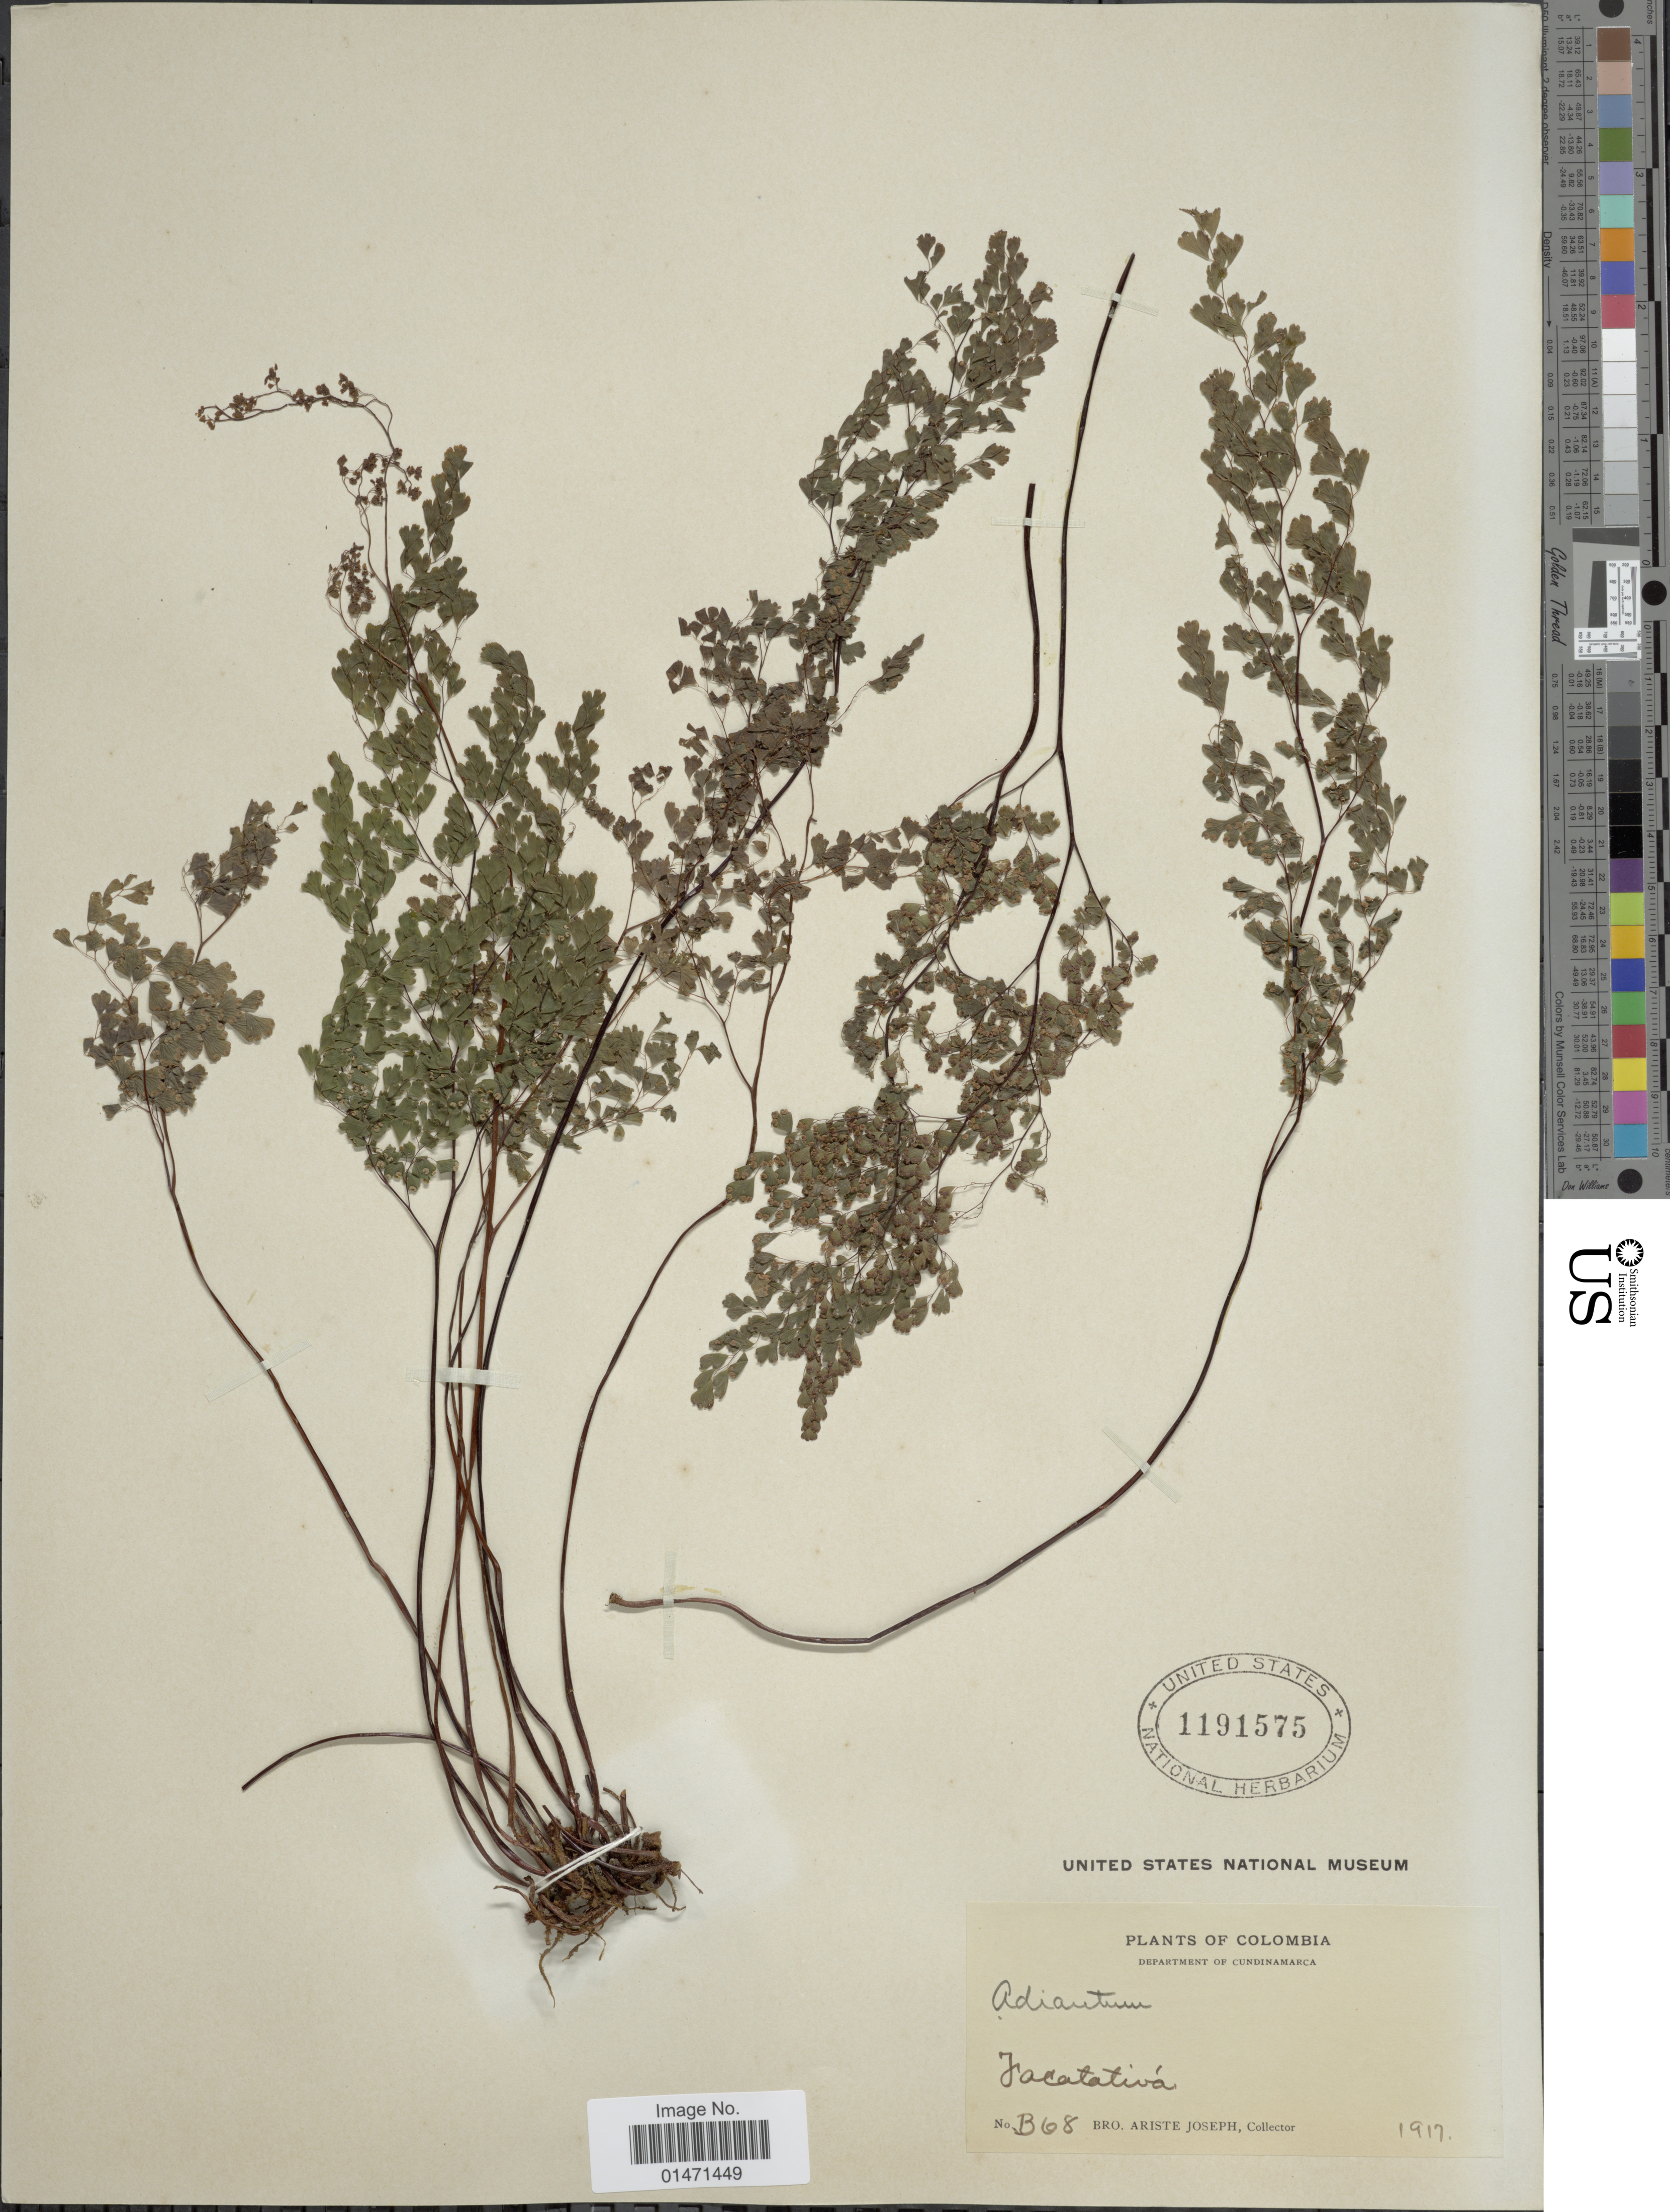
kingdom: Plantae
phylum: Tracheophyta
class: Polypodiopsida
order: Polypodiales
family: Pteridaceae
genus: Adiantum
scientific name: Adiantum raddianum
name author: C. Presl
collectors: Bro. Ariste-Joseph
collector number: B68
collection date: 1917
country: Colombia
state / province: Cundinamarca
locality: Facatativá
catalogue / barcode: US 1191575